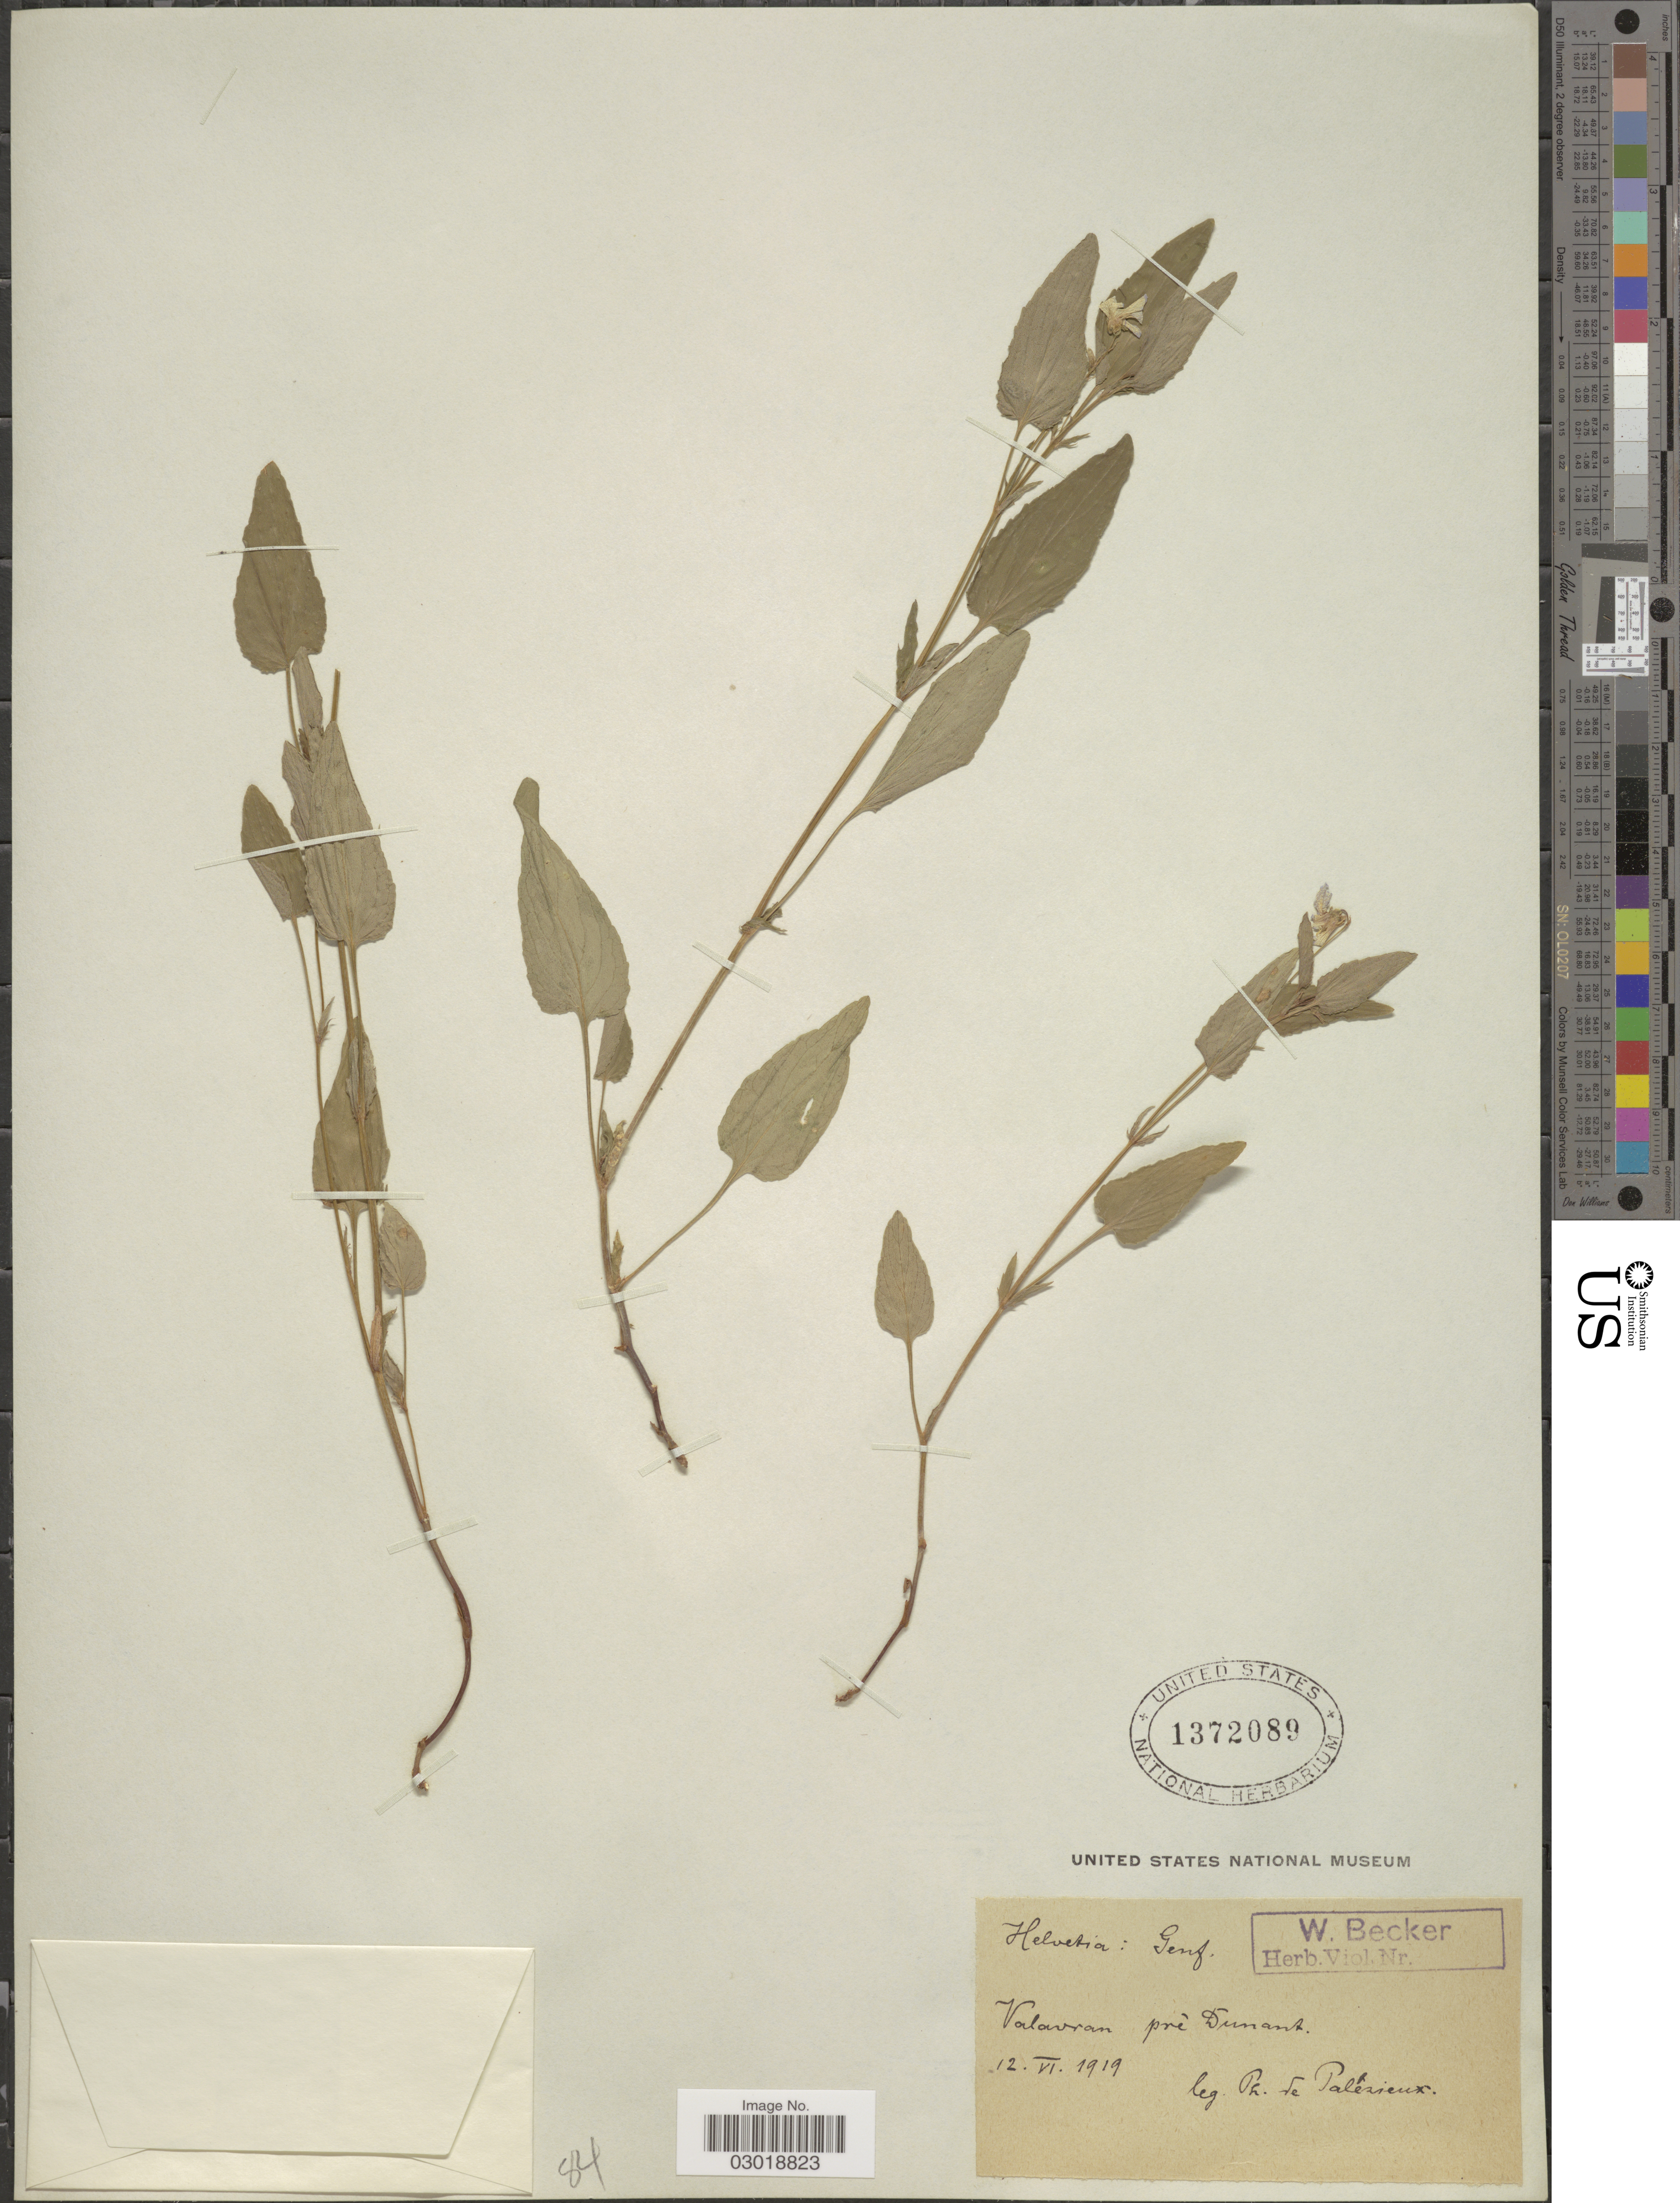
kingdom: Plantae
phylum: Tracheophyta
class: Magnoliopsida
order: Malpighiales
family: Violaceae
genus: Viola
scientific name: Viola persicifolia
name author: Schreb.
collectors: P. Palézieux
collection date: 1919-06-12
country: Switzerland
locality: Helvetia: Genf. Valavran pré Dunant.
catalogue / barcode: US 1372089